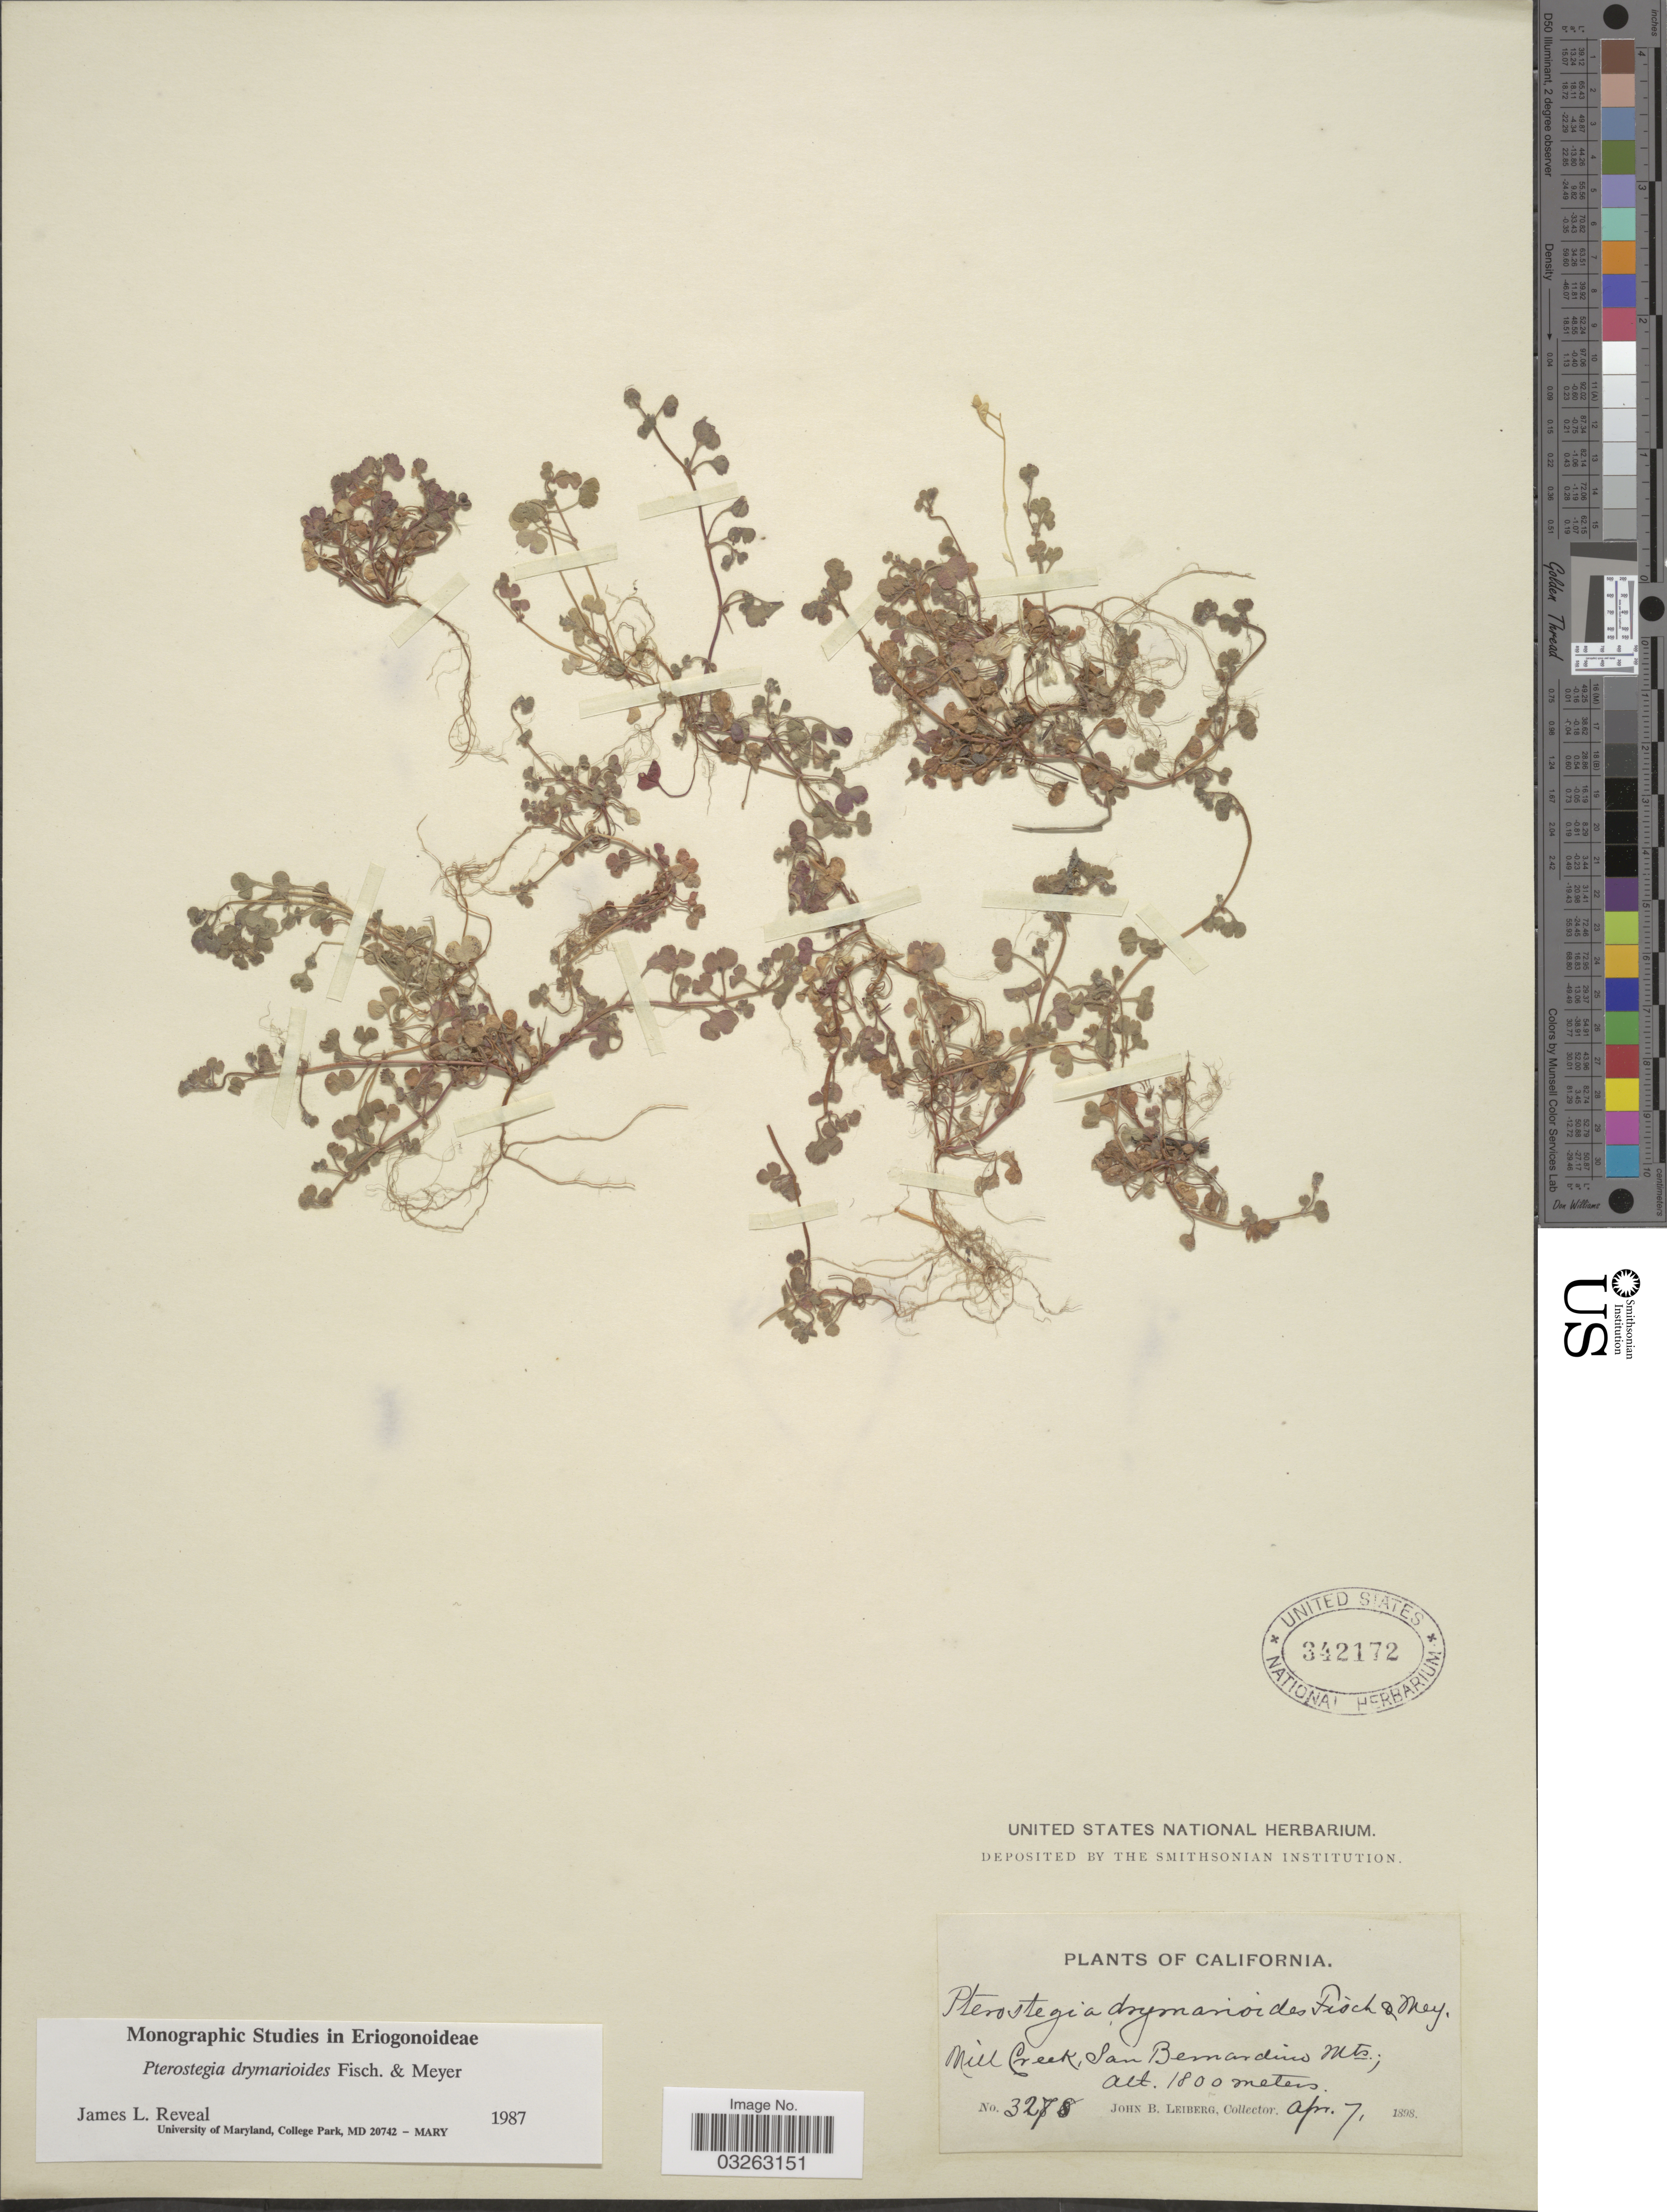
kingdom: Plantae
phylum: Tracheophyta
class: Magnoliopsida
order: Caryophyllales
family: Polygonaceae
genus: Pterostegia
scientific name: Pterostegia drymarioides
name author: Fisch. & C.A. Mey.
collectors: J. B. Leiberg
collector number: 3278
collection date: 1898-04-07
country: United States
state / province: California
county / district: San Bernardino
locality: Mill Creek, San Bernardino Mts.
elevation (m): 1800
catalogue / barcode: US 342172